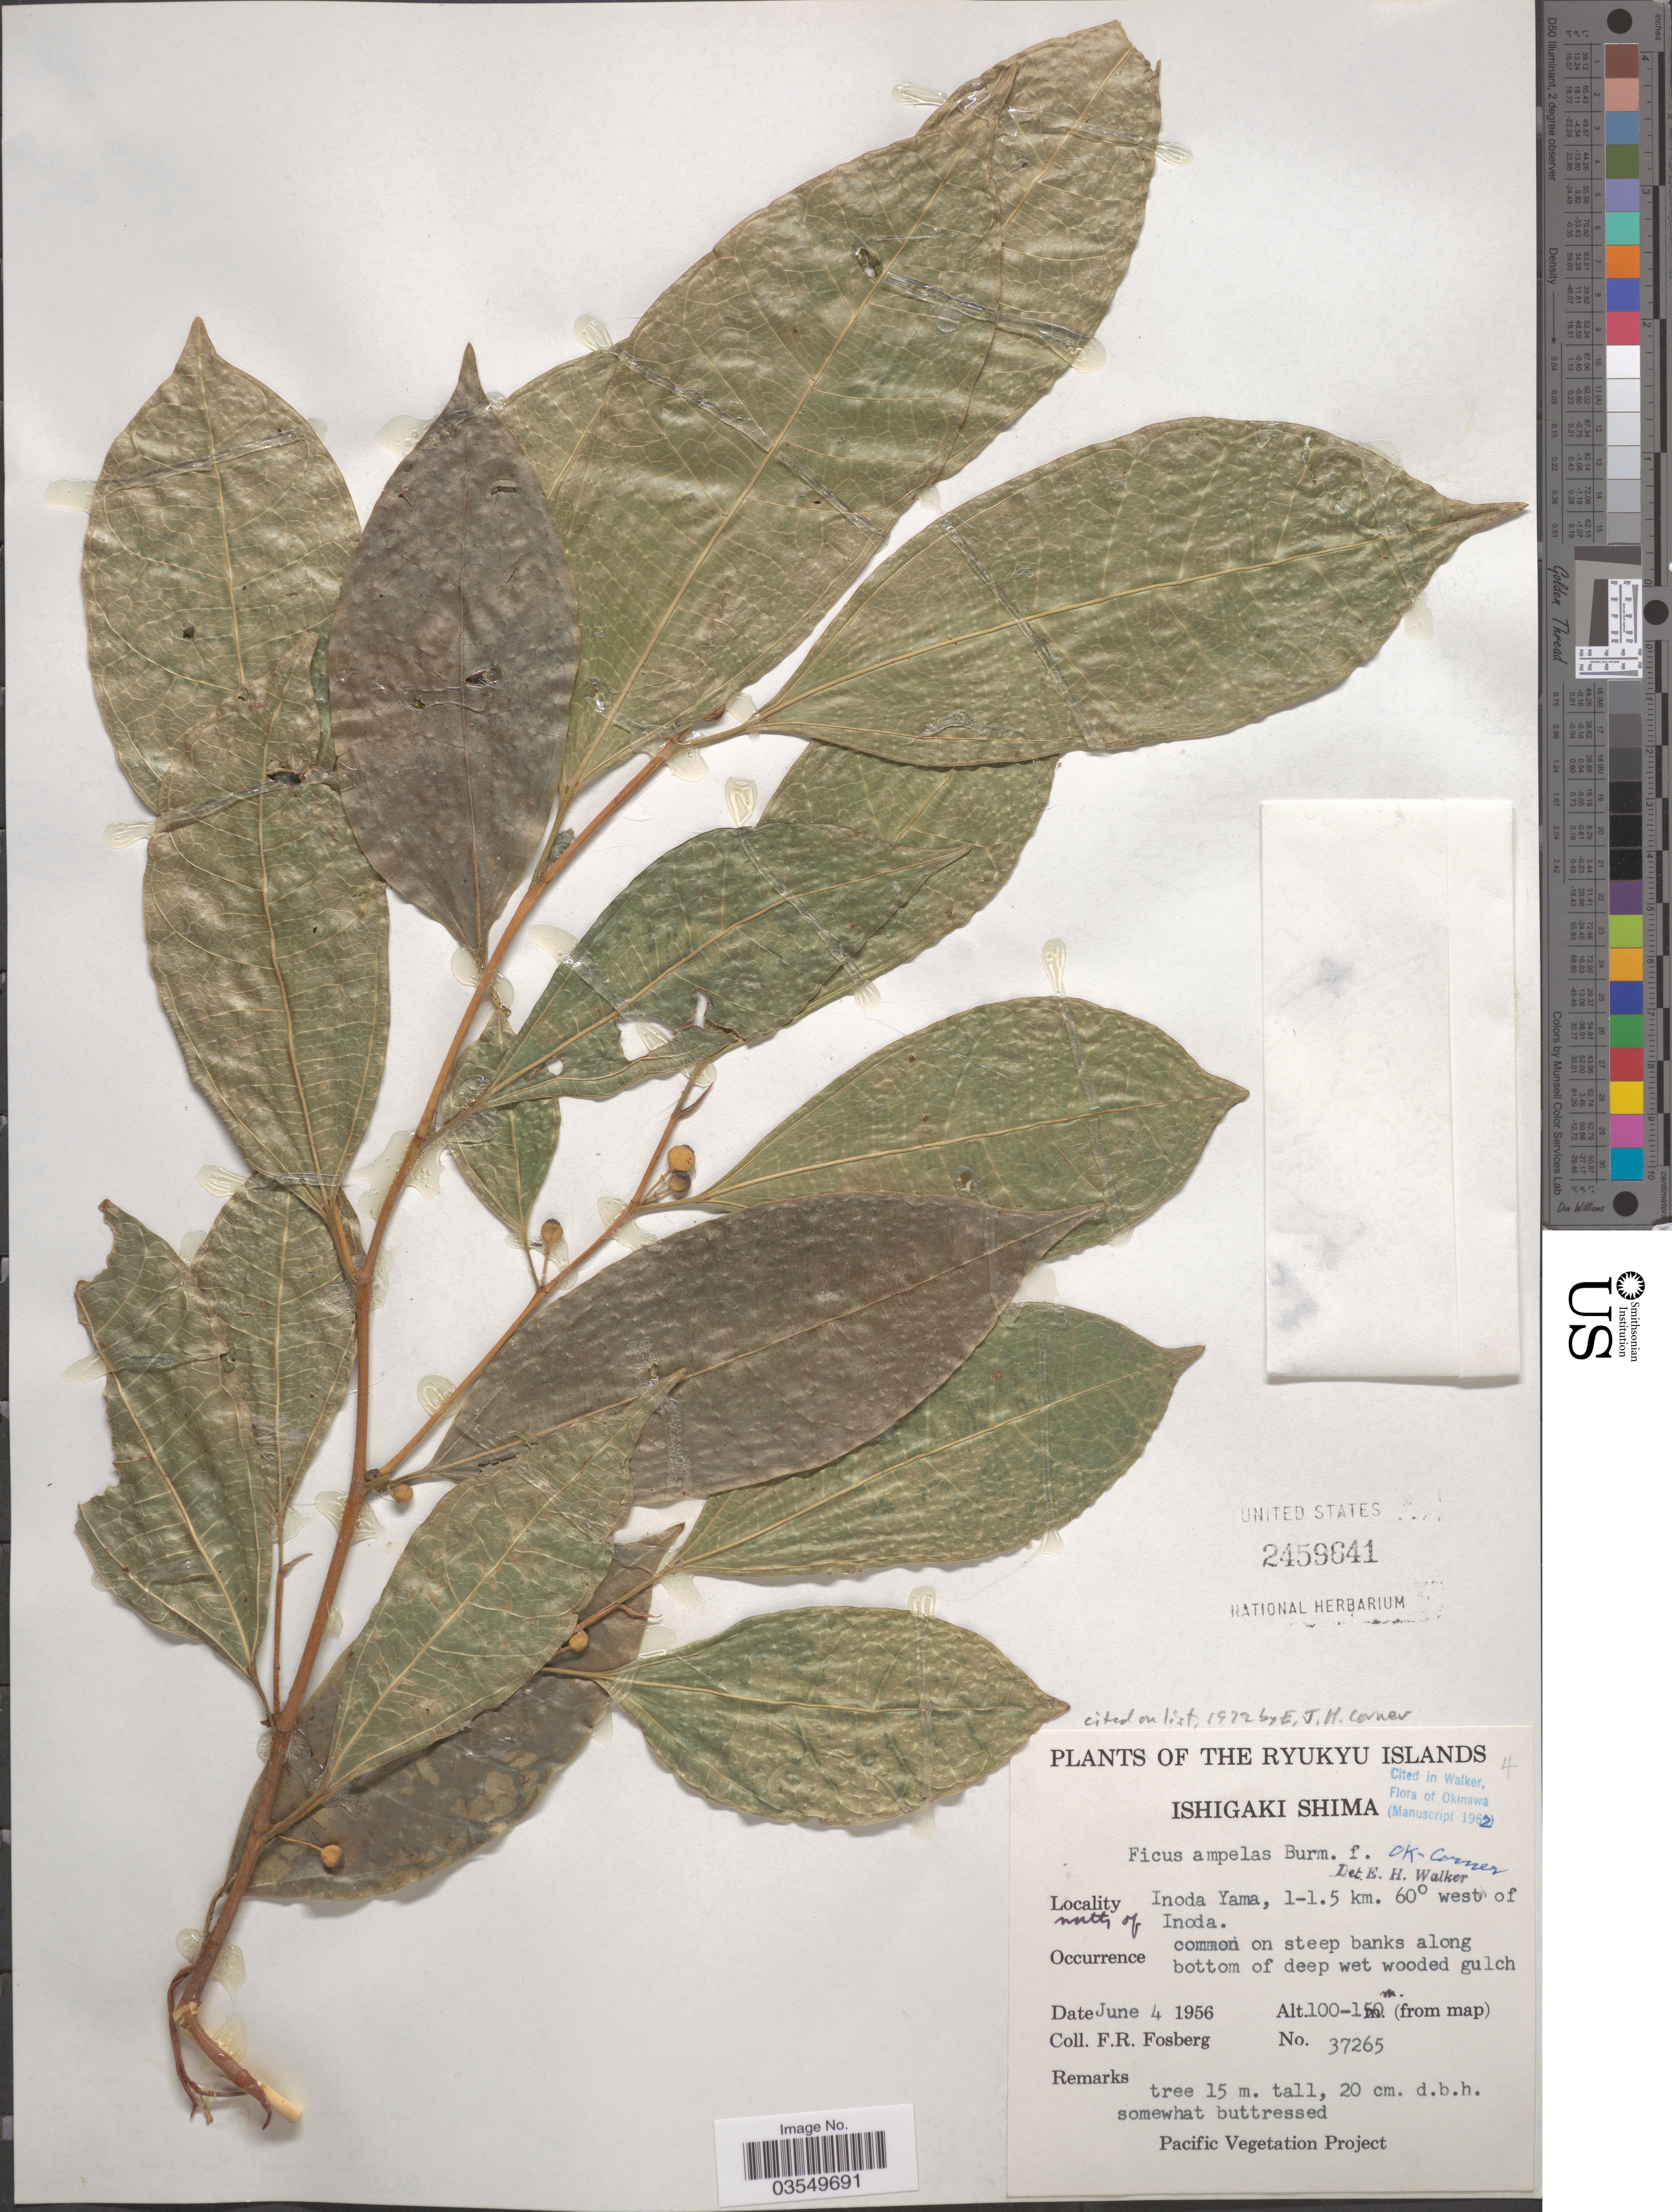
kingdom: Plantae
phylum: Tracheophyta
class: Magnoliopsida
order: Rosales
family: Moraceae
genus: Ficus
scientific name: Ficus ampelos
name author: Burm. f.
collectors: F. R. Fosberg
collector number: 37265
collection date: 1956-06-04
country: Japan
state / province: Okinawa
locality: The Ryukyu Islands. Ishigaki Shima. Inoda Yama, 1-1.5 km. 60º west of north of Inoda.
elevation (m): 100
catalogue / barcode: US 2459641